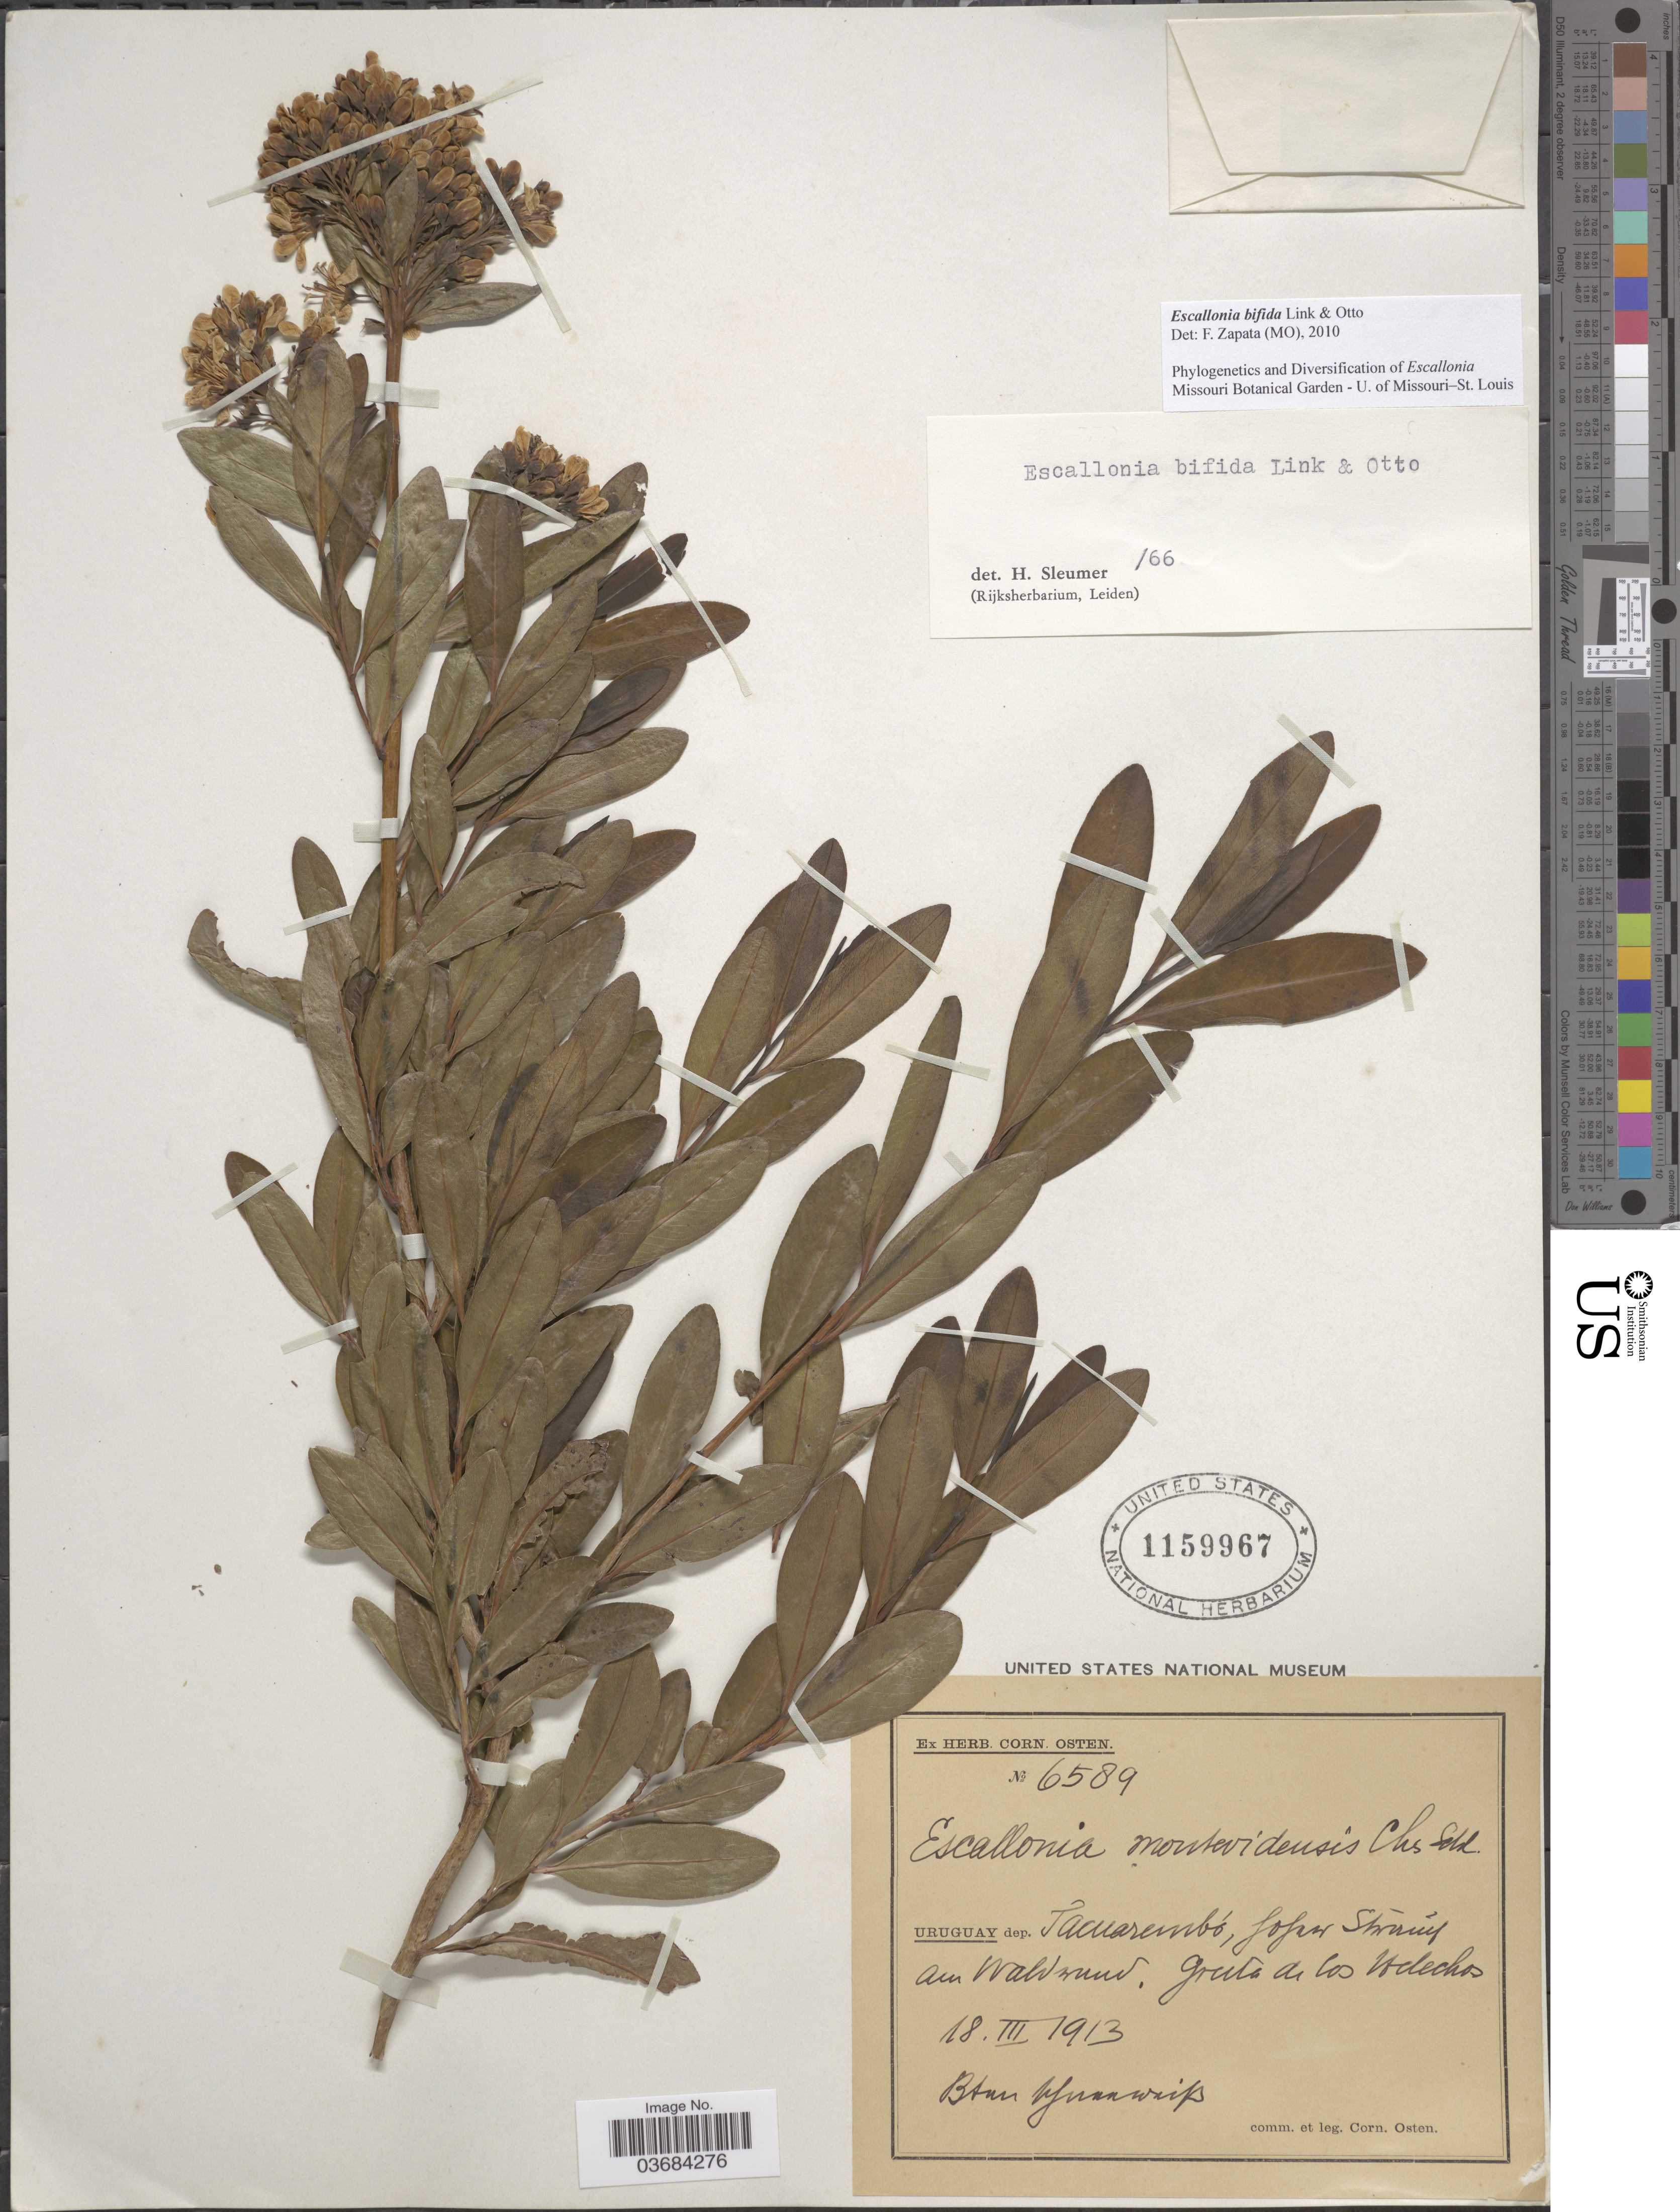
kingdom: Plantae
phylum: Tracheophyta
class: Magnoliopsida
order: Escalloniales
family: Escalloniaceae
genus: Escallonia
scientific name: Escallonia bifida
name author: Link & Otto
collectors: C. Osten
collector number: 6589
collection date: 1913-03-18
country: Uruguay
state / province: Tacuarembó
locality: Dep. Tacuarembó, Gruta de los Helecho.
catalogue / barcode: US 1159967